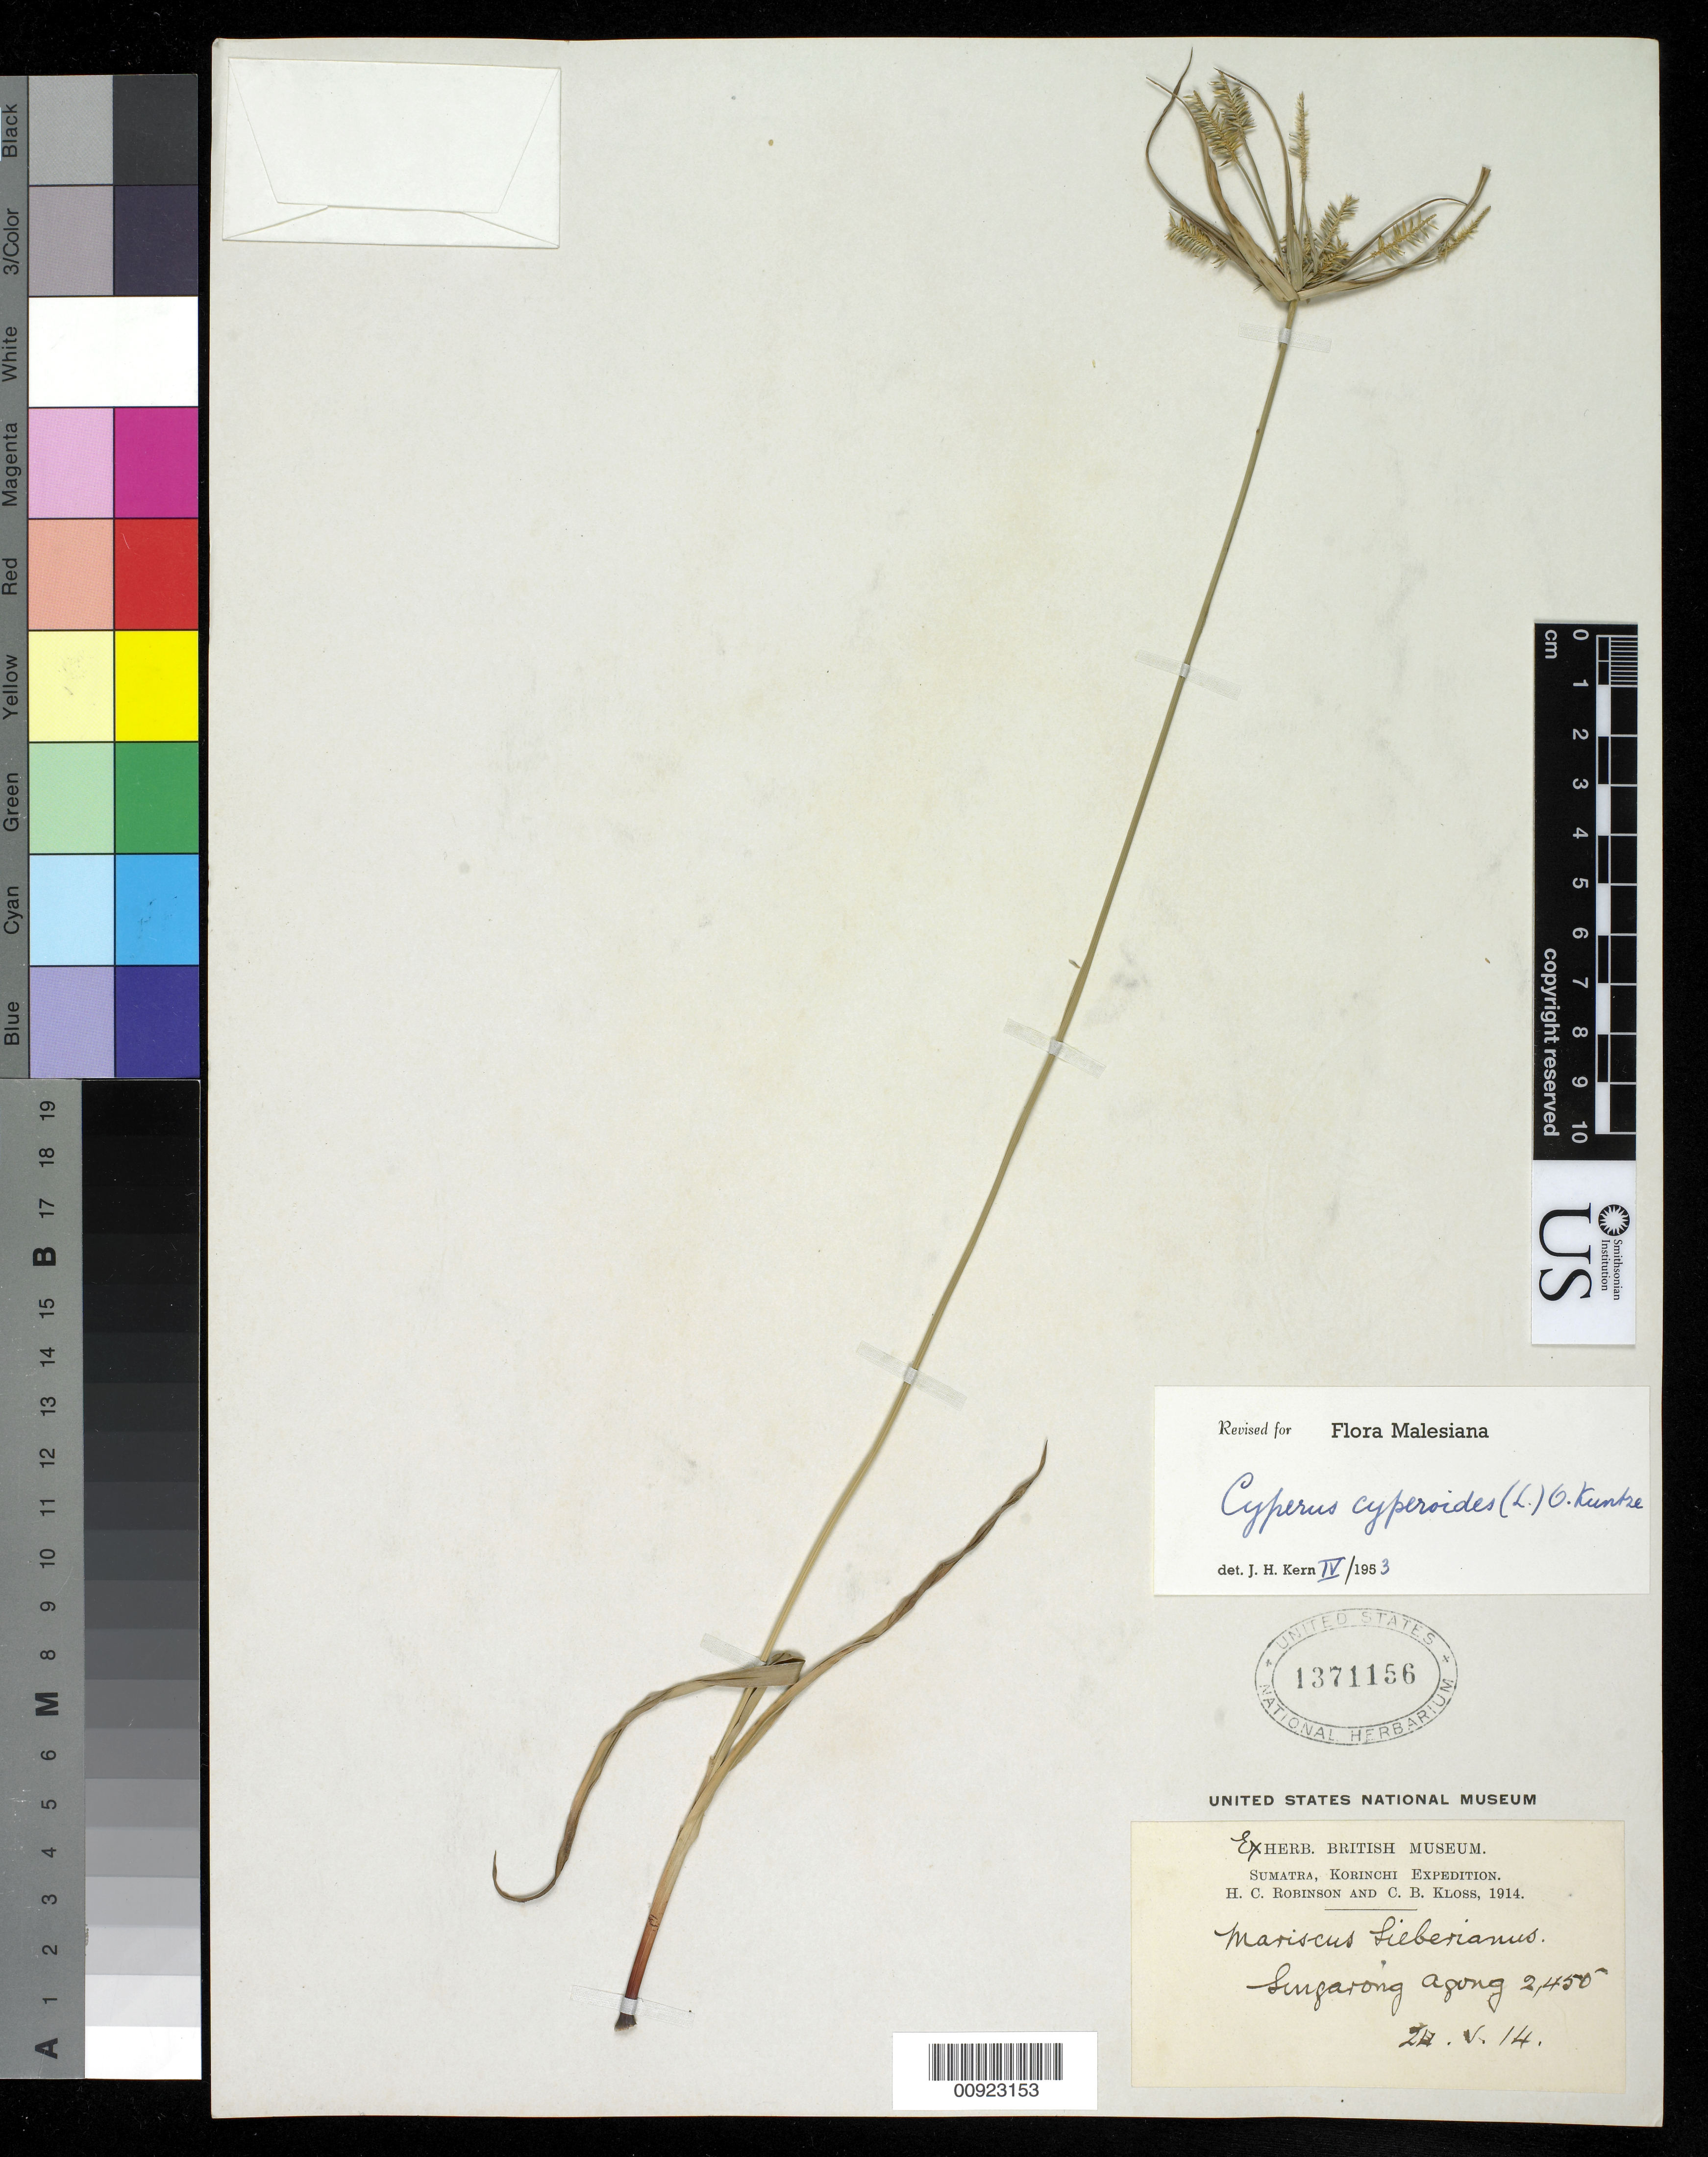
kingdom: Plantae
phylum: Tracheophyta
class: Liliopsida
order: Poales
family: Cyperaceae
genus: Cyperus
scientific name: Cyperus cyperoides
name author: (L.) Kuntze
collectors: H. C. Robinson & C. Kloss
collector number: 2450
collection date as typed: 24 May 1914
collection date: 1914-05-24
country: Indonesia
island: Sumatra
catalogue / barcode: US 1371156